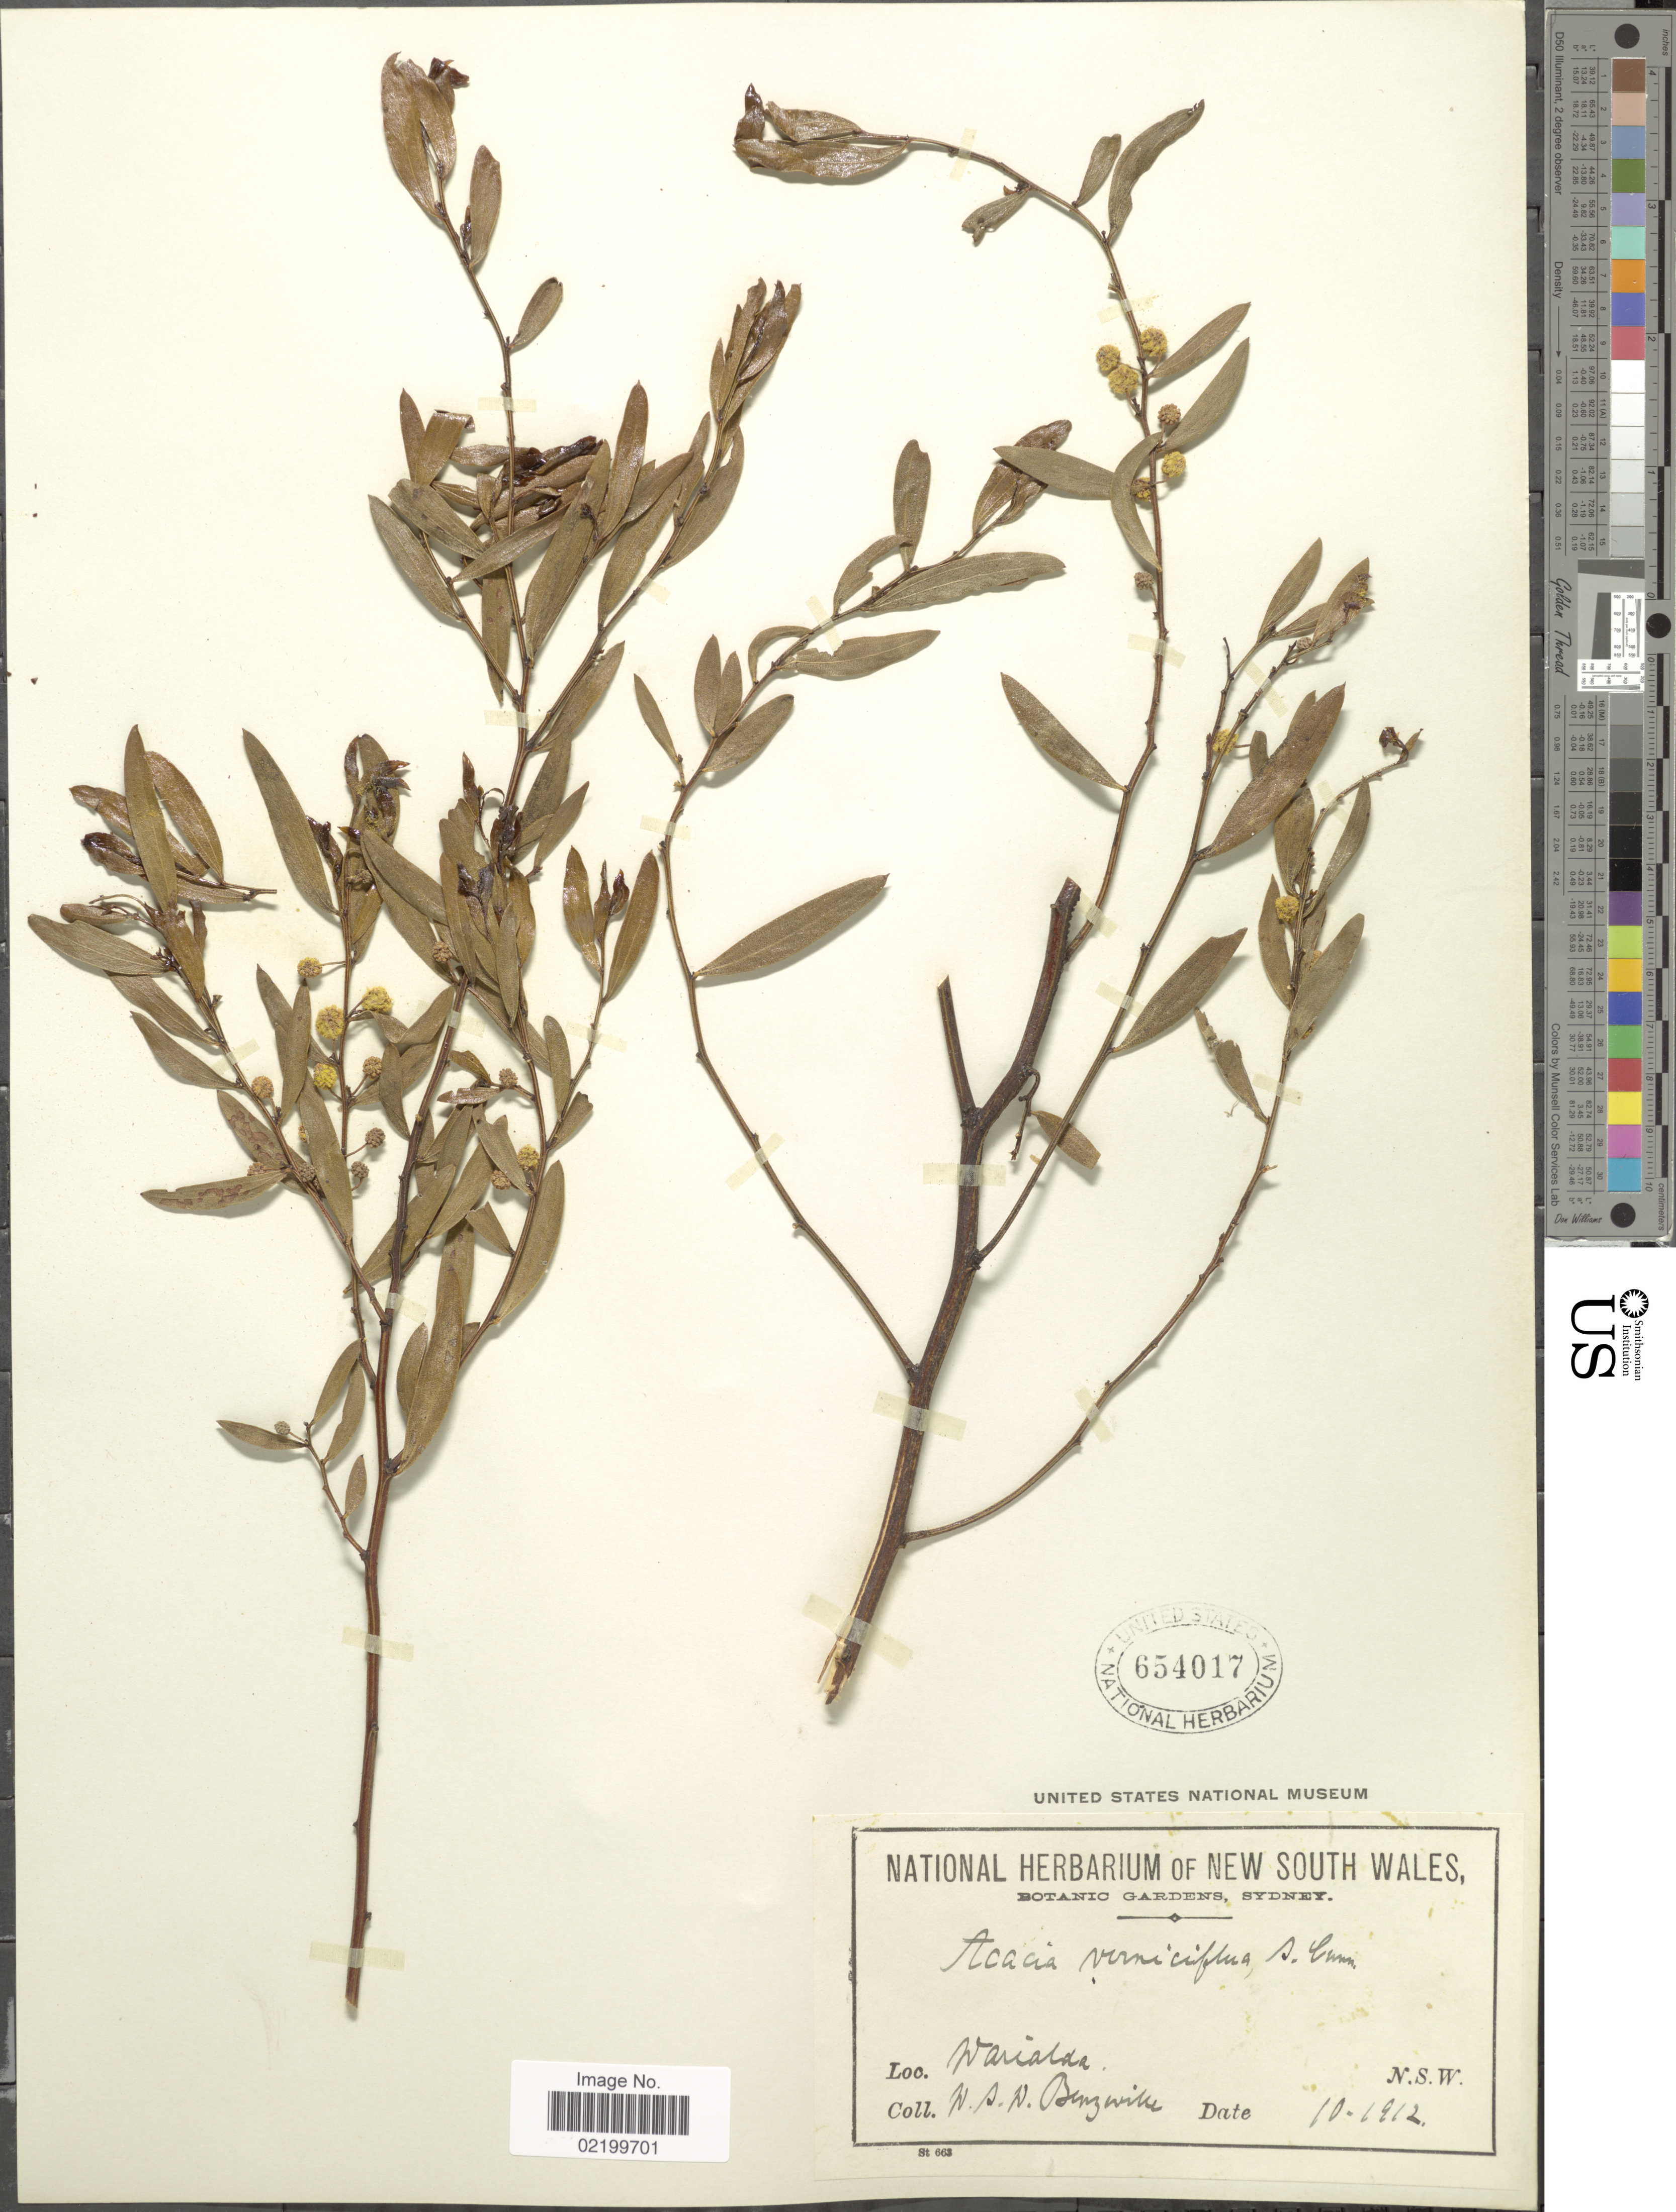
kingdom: Plantae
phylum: Tracheophyta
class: Magnoliopsida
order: Fabales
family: Fabaceae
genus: Acacia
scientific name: Acacia verniciflua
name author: A. Cunn.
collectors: W. Benzeville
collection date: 1912-10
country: Australia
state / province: New South Wales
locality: Warialda, N.S.W.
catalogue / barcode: US 654017